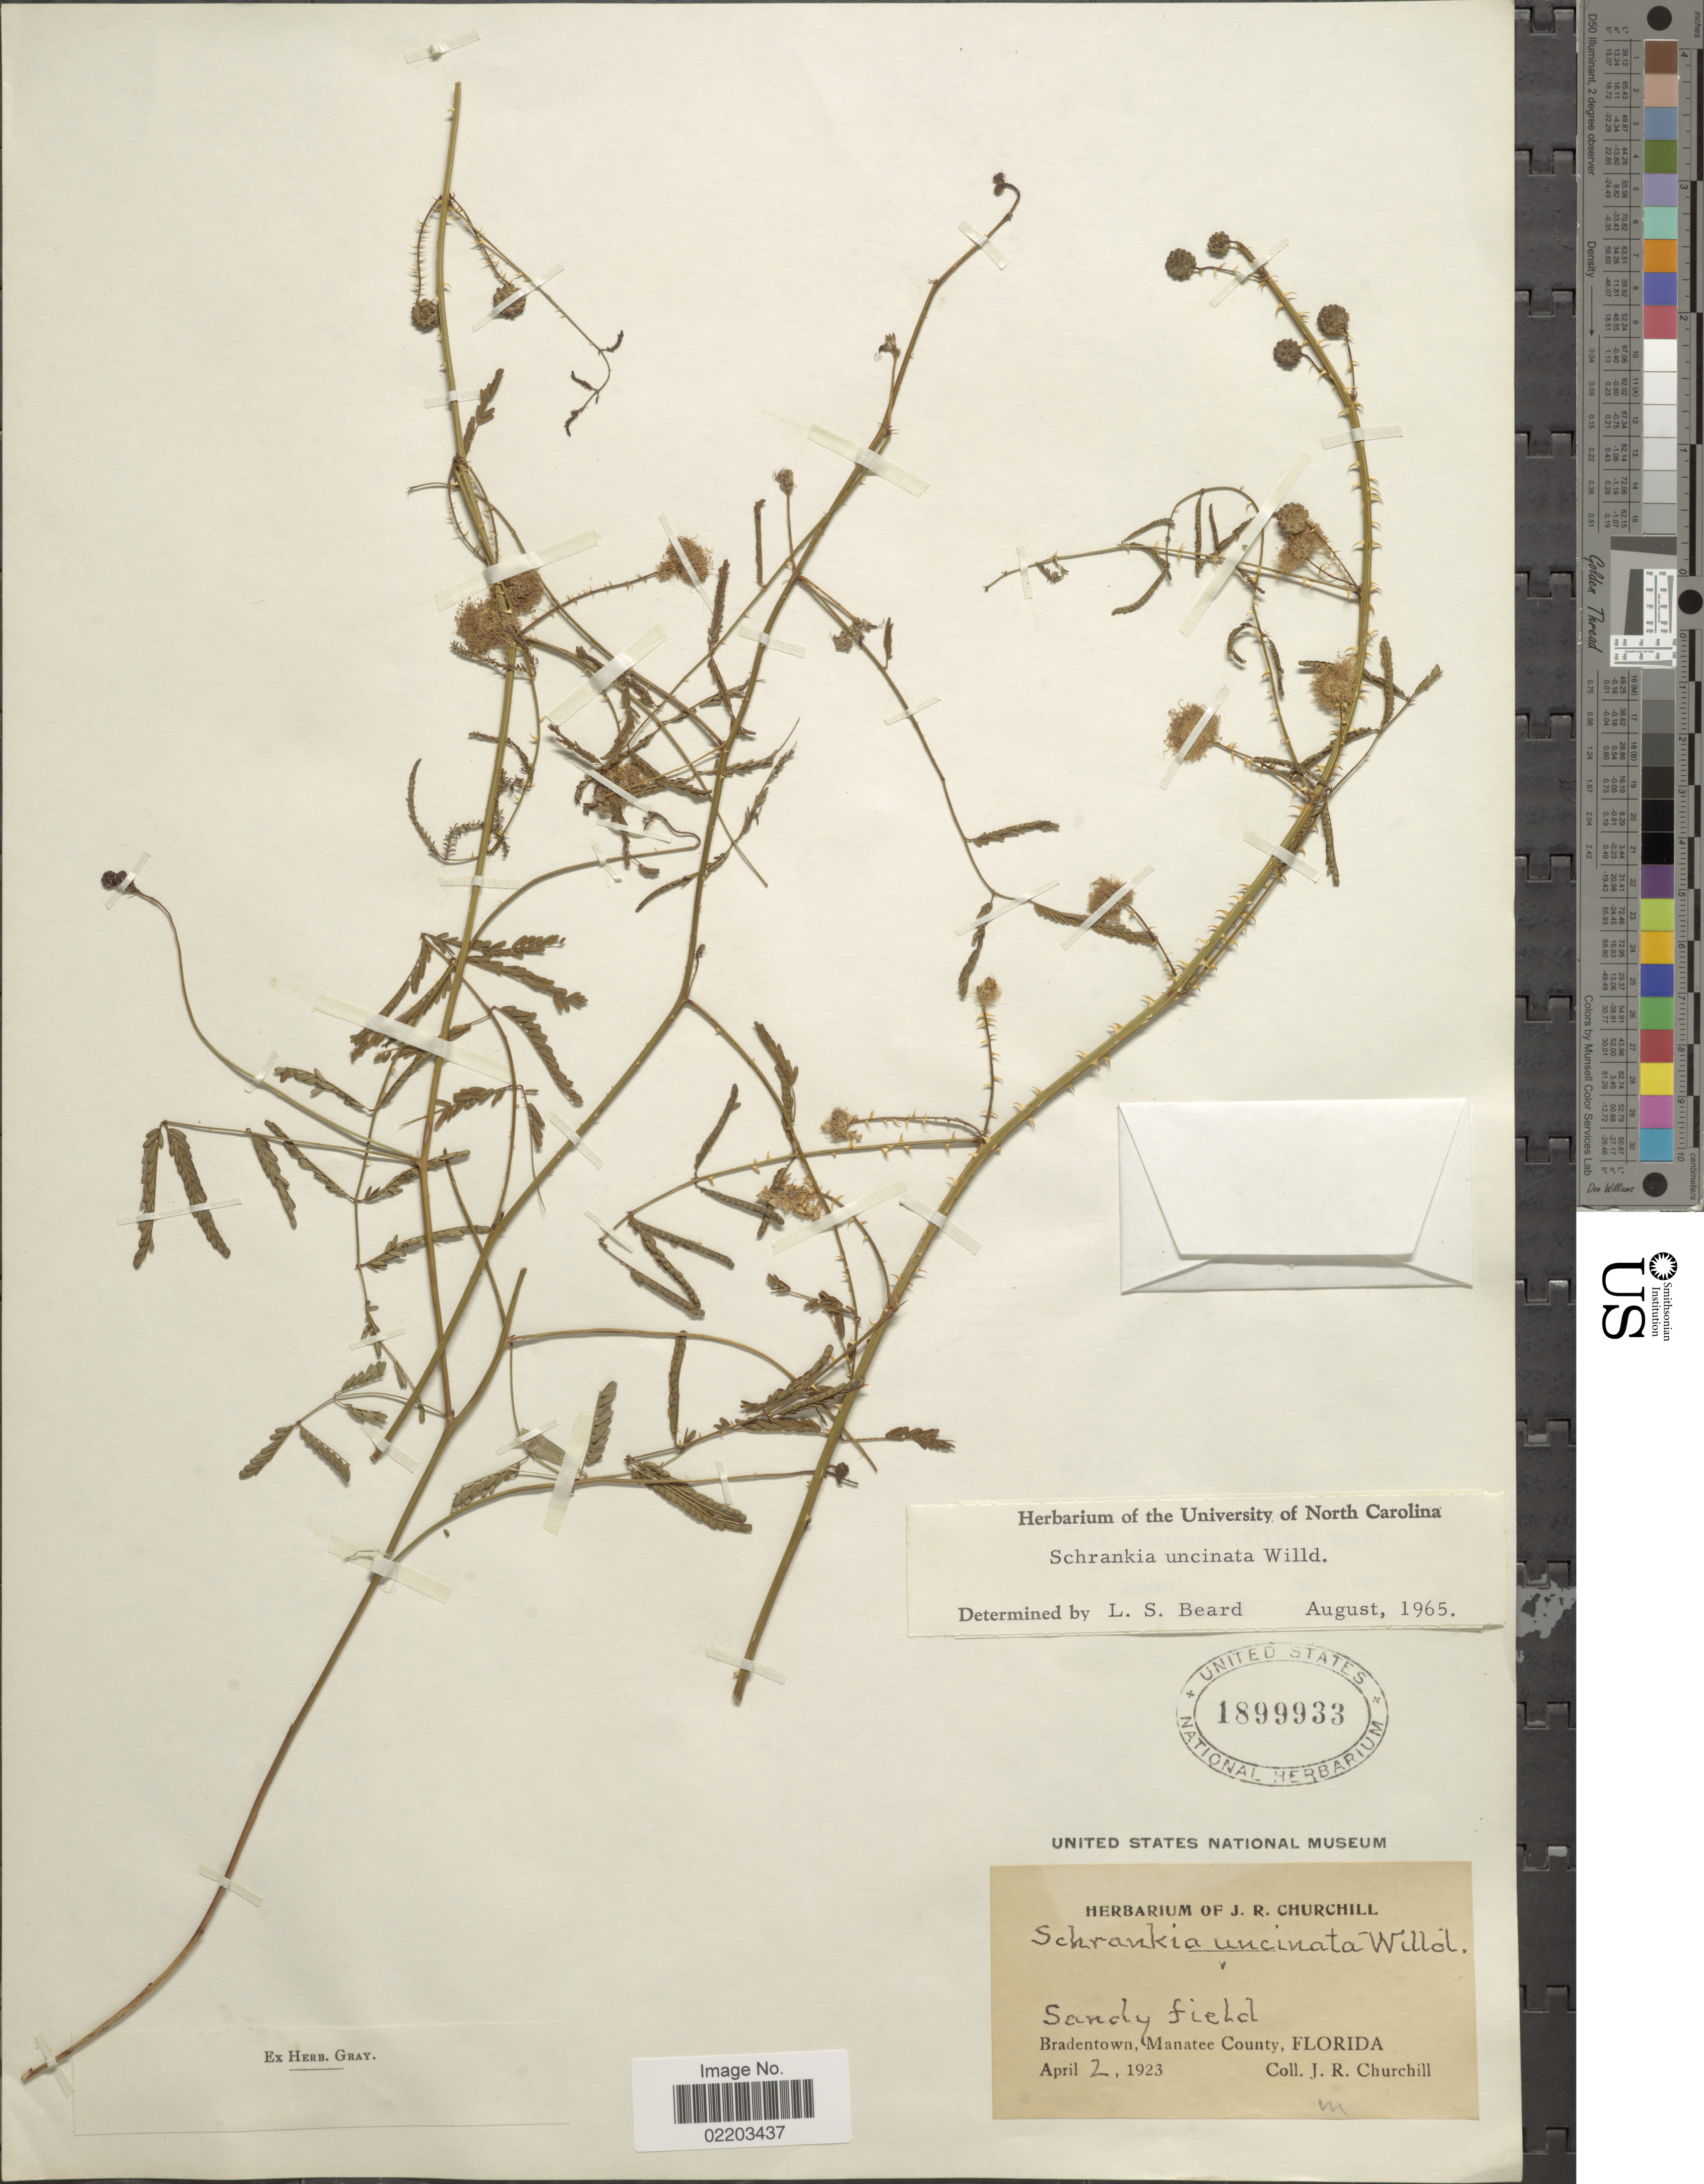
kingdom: Plantae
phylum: Tracheophyta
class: Magnoliopsida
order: Fabales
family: Fabaceae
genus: Mimosa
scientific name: Mimosa floridana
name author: (Chapm.) Weakley & Flores-Cruz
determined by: Strong, M. T., (US), Smithsonian Institution - National Museum of Natural History (UNITED STATES)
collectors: J. Churchill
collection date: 1923-04-02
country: United States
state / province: Florida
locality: Andy field, Bradentown, Manatee County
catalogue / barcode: US 1899933